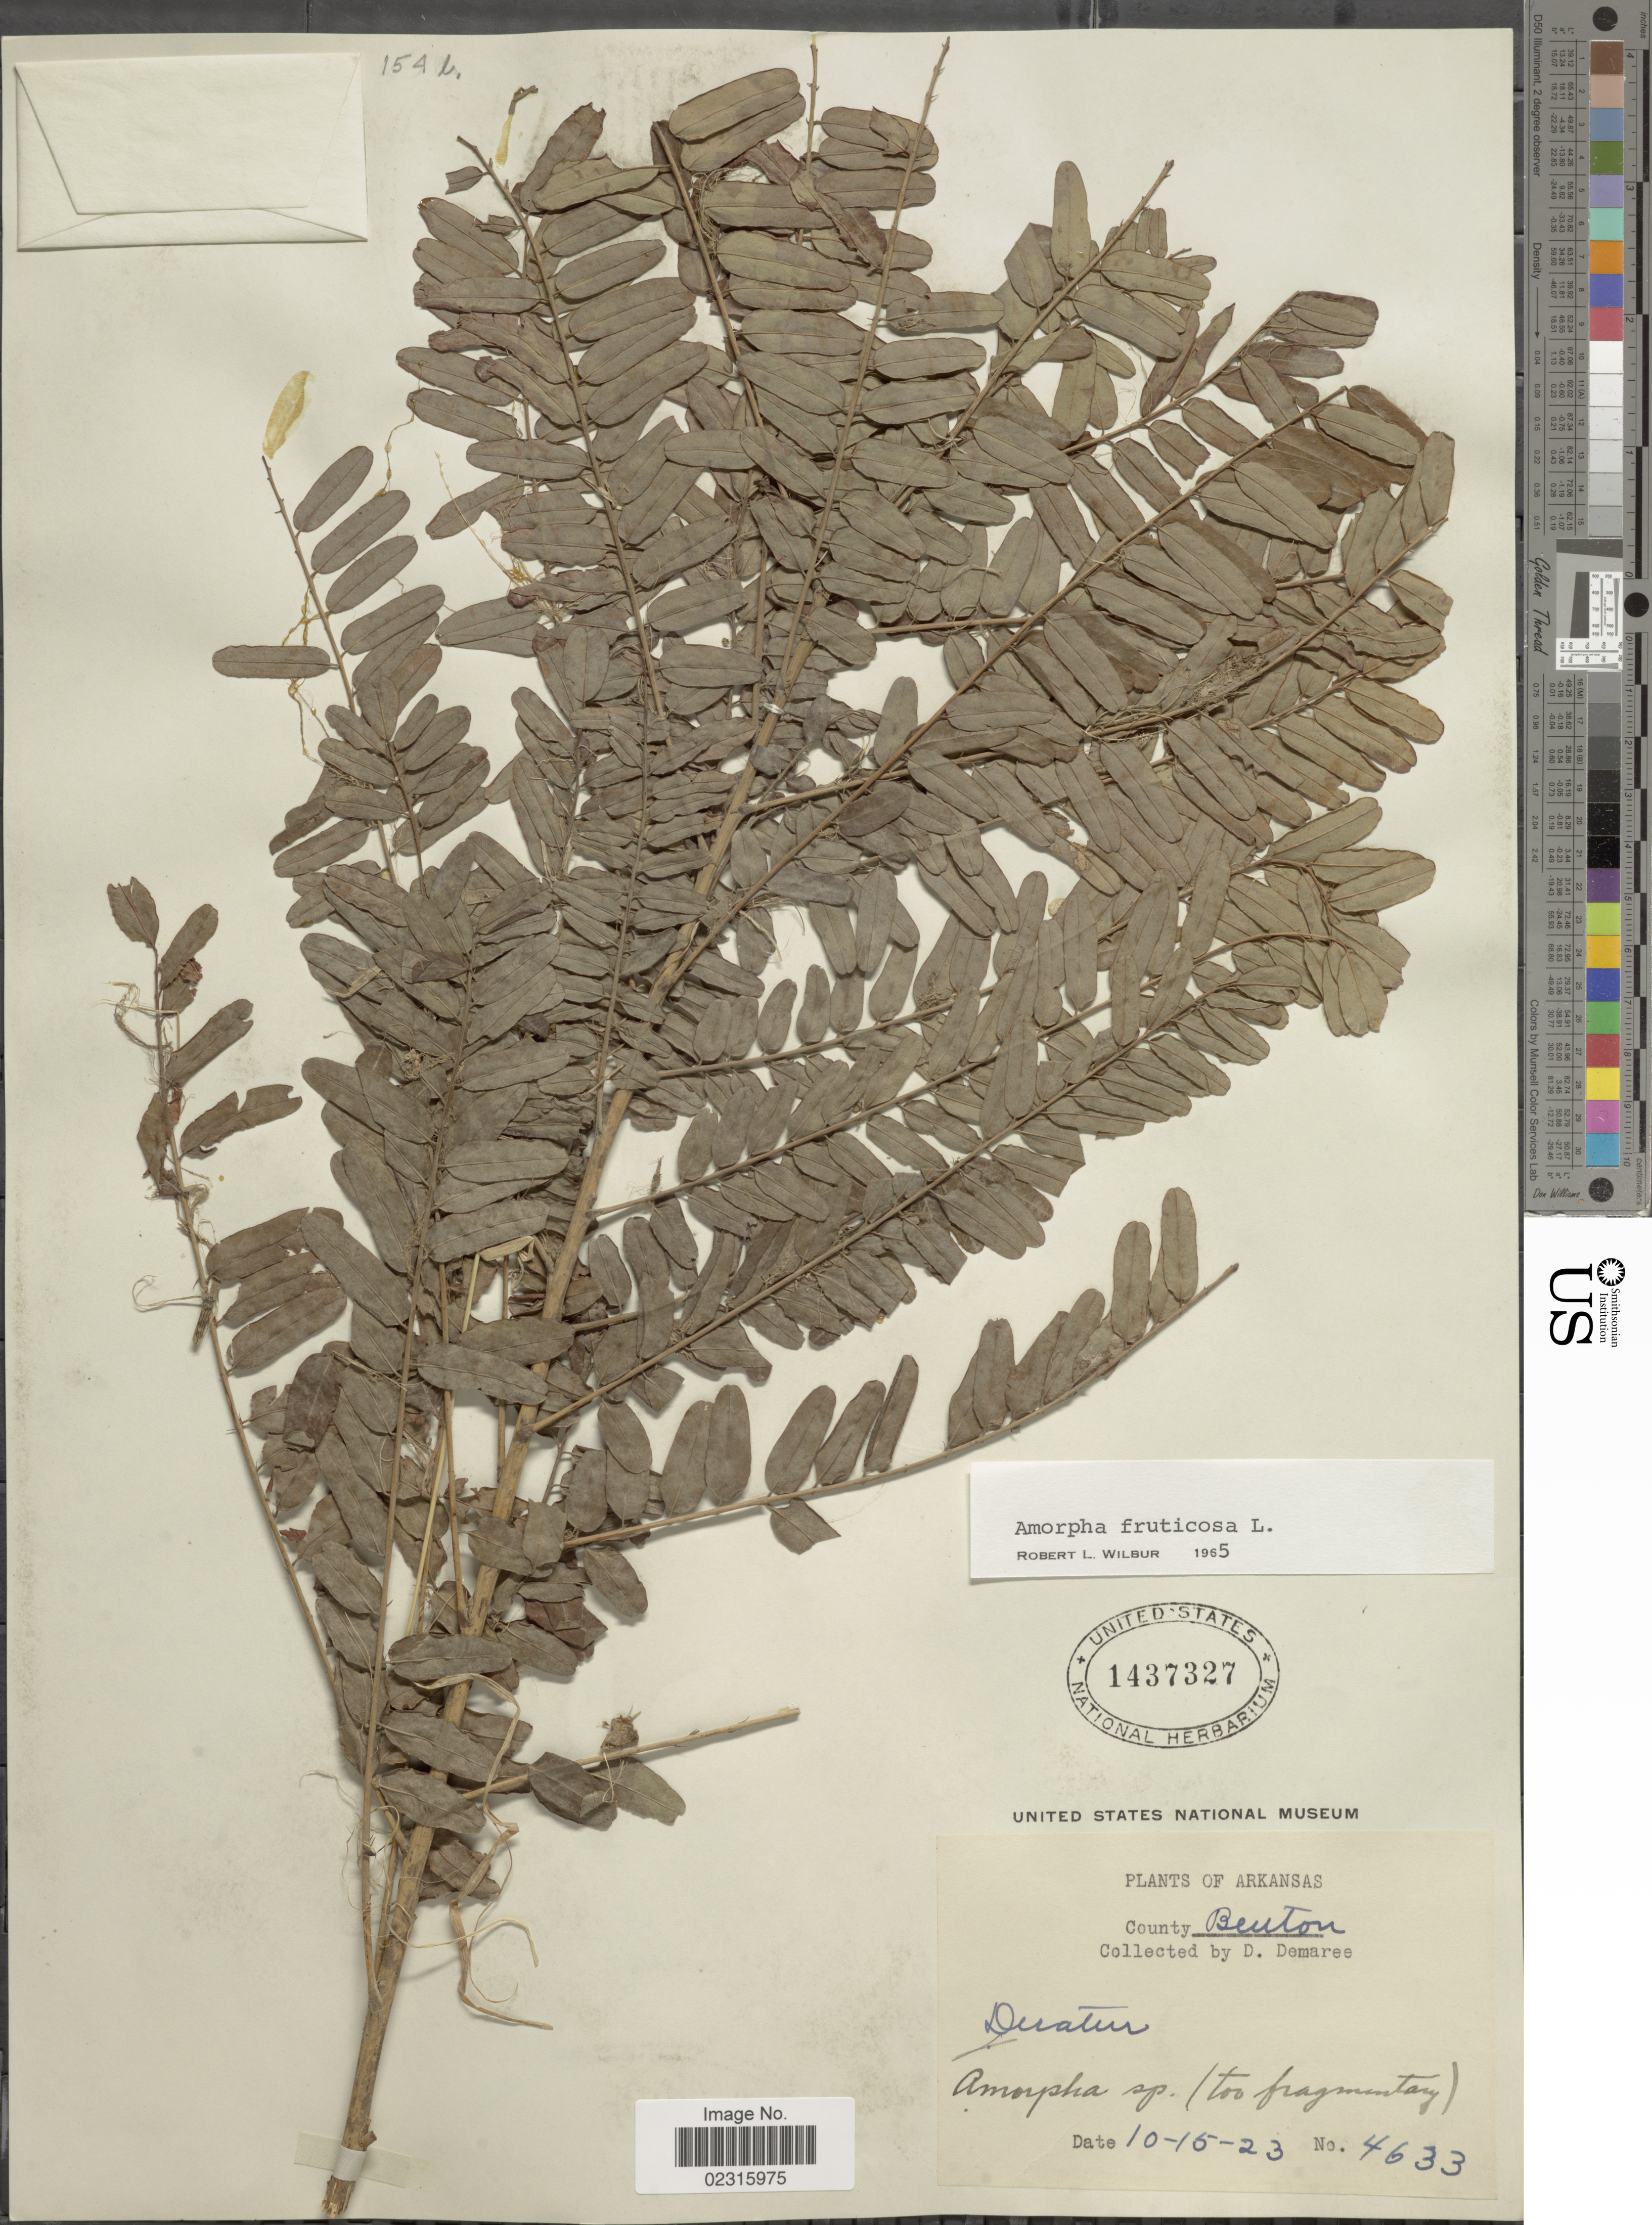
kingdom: Plantae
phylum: Tracheophyta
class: Magnoliopsida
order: Fabales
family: Fabaceae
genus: Amorpha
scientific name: Amorpha fruticosa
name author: L.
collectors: D. Demaree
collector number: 4633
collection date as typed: Transcribed d/m/y: 15/10/23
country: United States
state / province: Arkansas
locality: County Benton, Decatur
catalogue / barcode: US 1437327